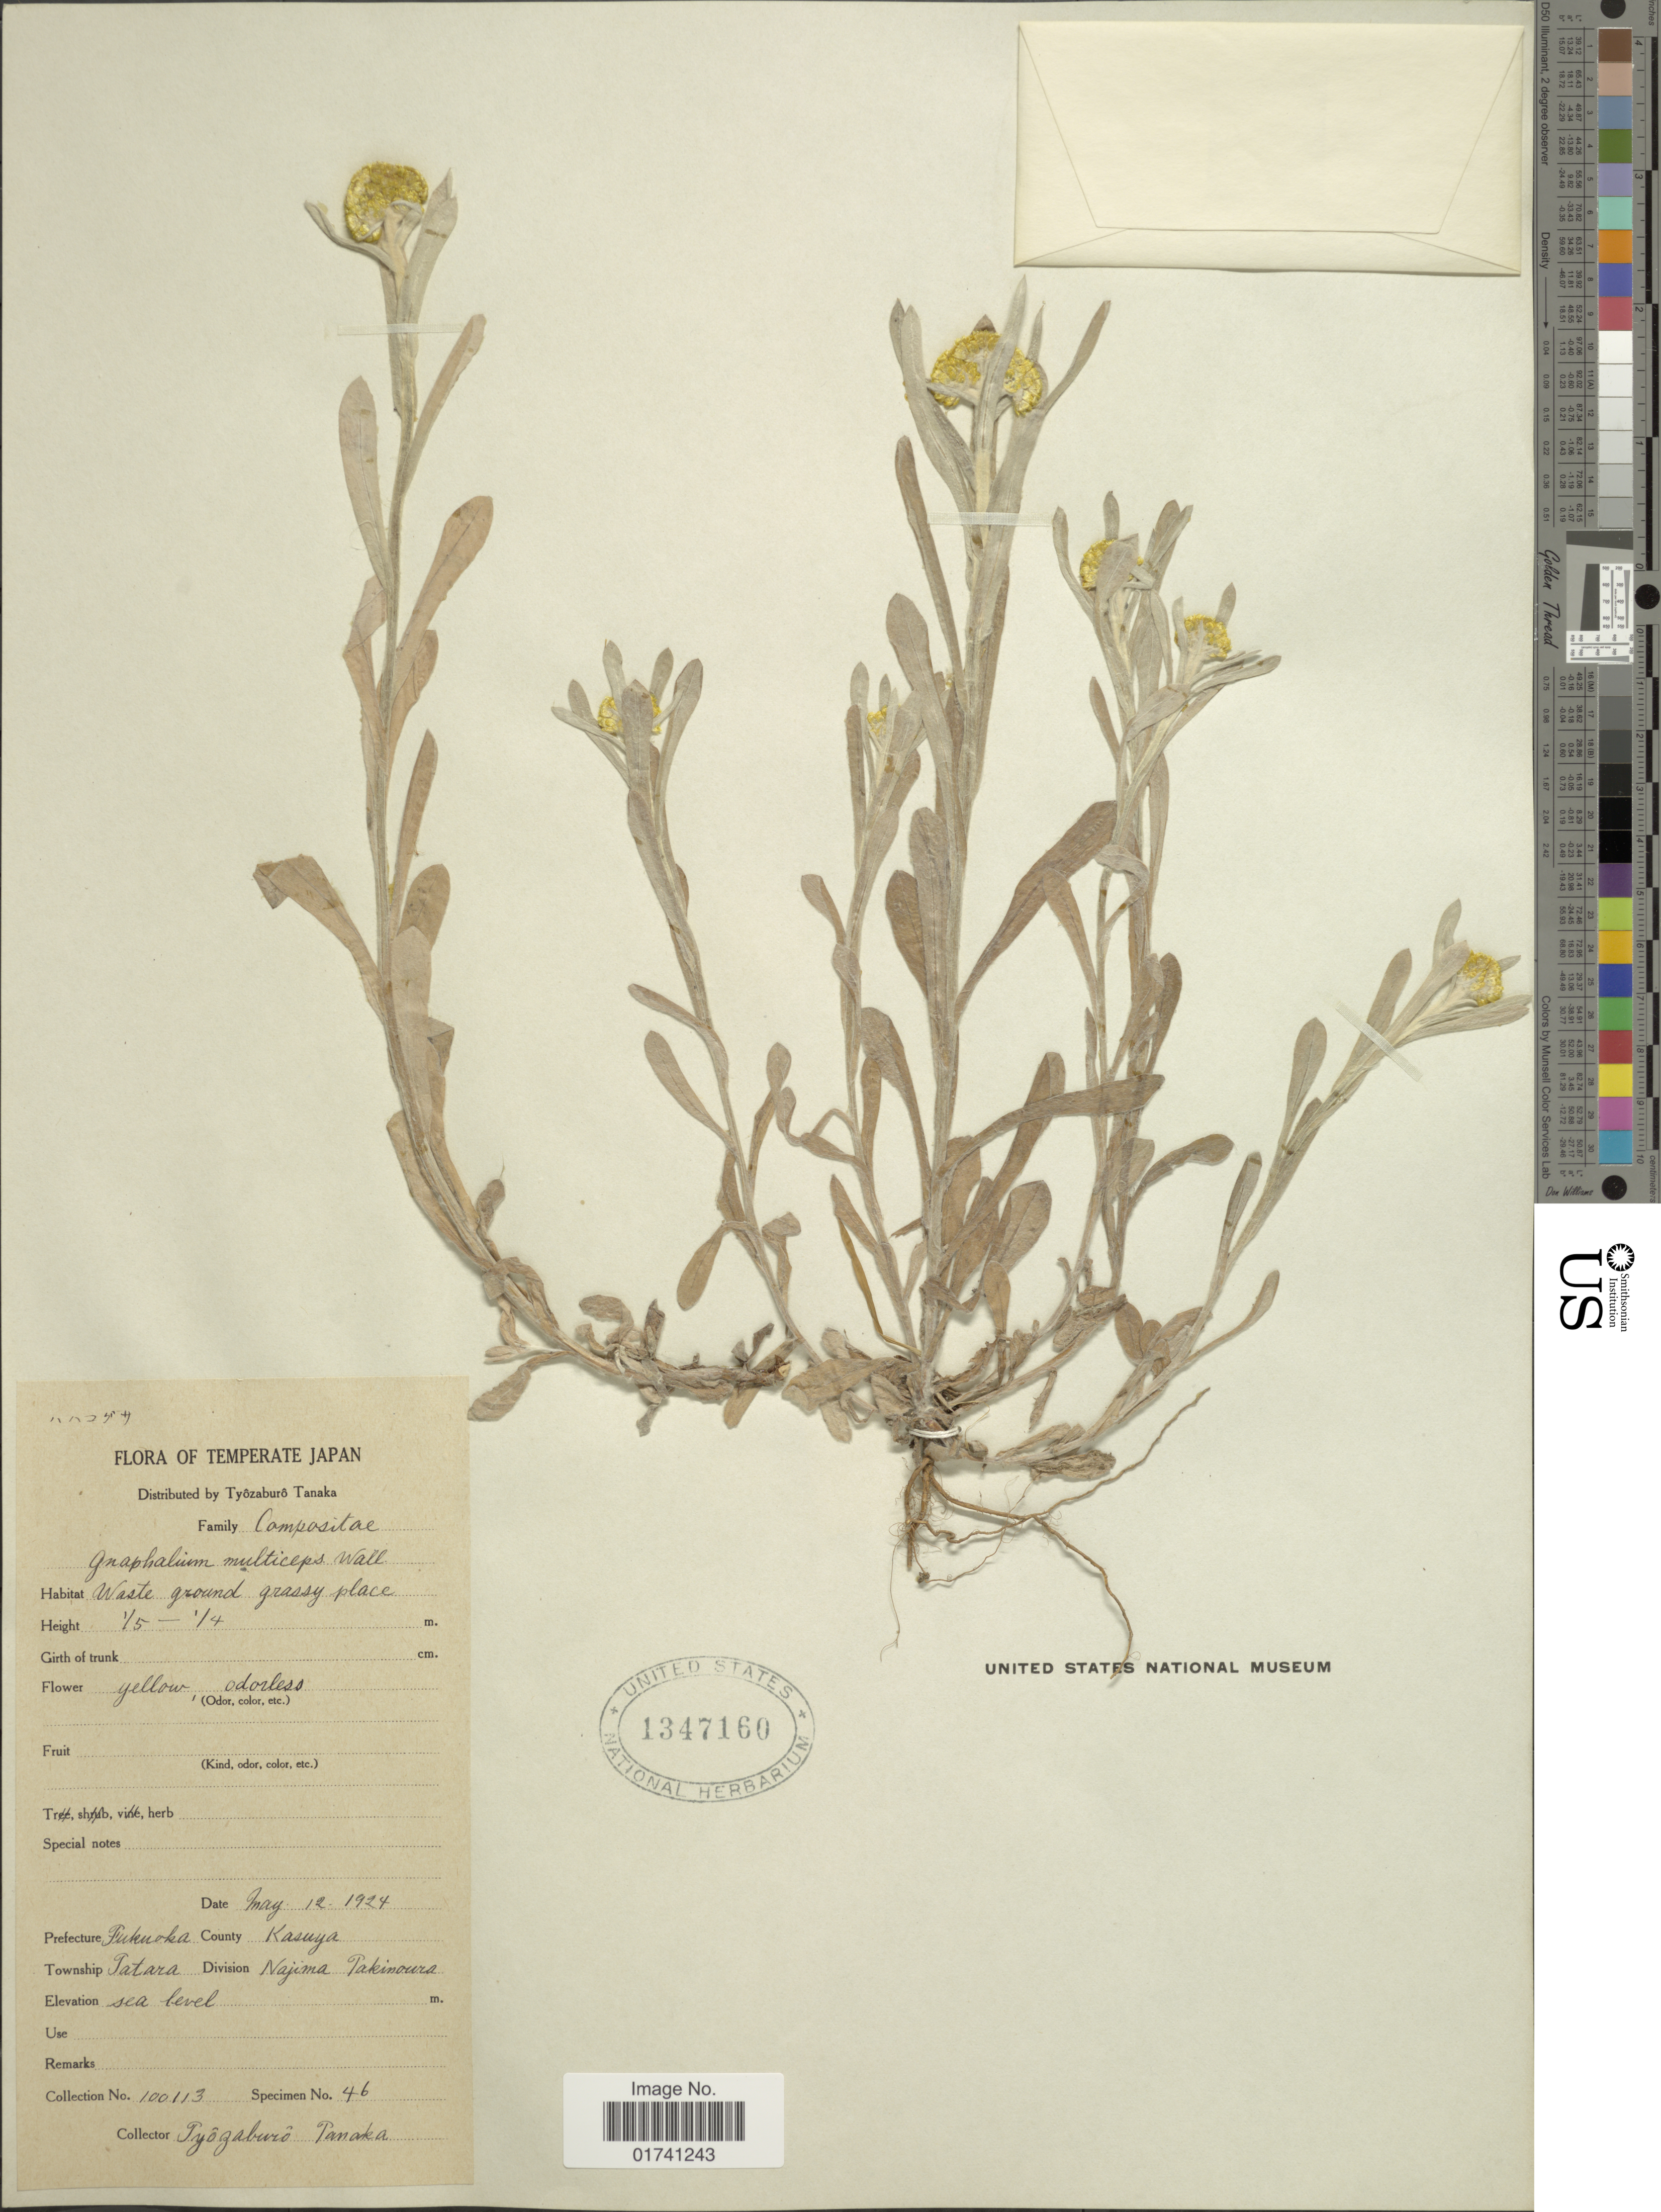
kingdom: Plantae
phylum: Tracheophyta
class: Magnoliopsida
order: Asterales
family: Asteraceae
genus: Laphangium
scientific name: Laphangium affine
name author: (D. Don) Tzvelev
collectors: T. Tanaka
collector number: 100113/46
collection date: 1924-05-12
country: Japan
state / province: Hukuoka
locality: Prefecture: Fukuoka. County: Kasaya. Township: Tatara. Division: Najima Takimoura.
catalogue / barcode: US 1347160